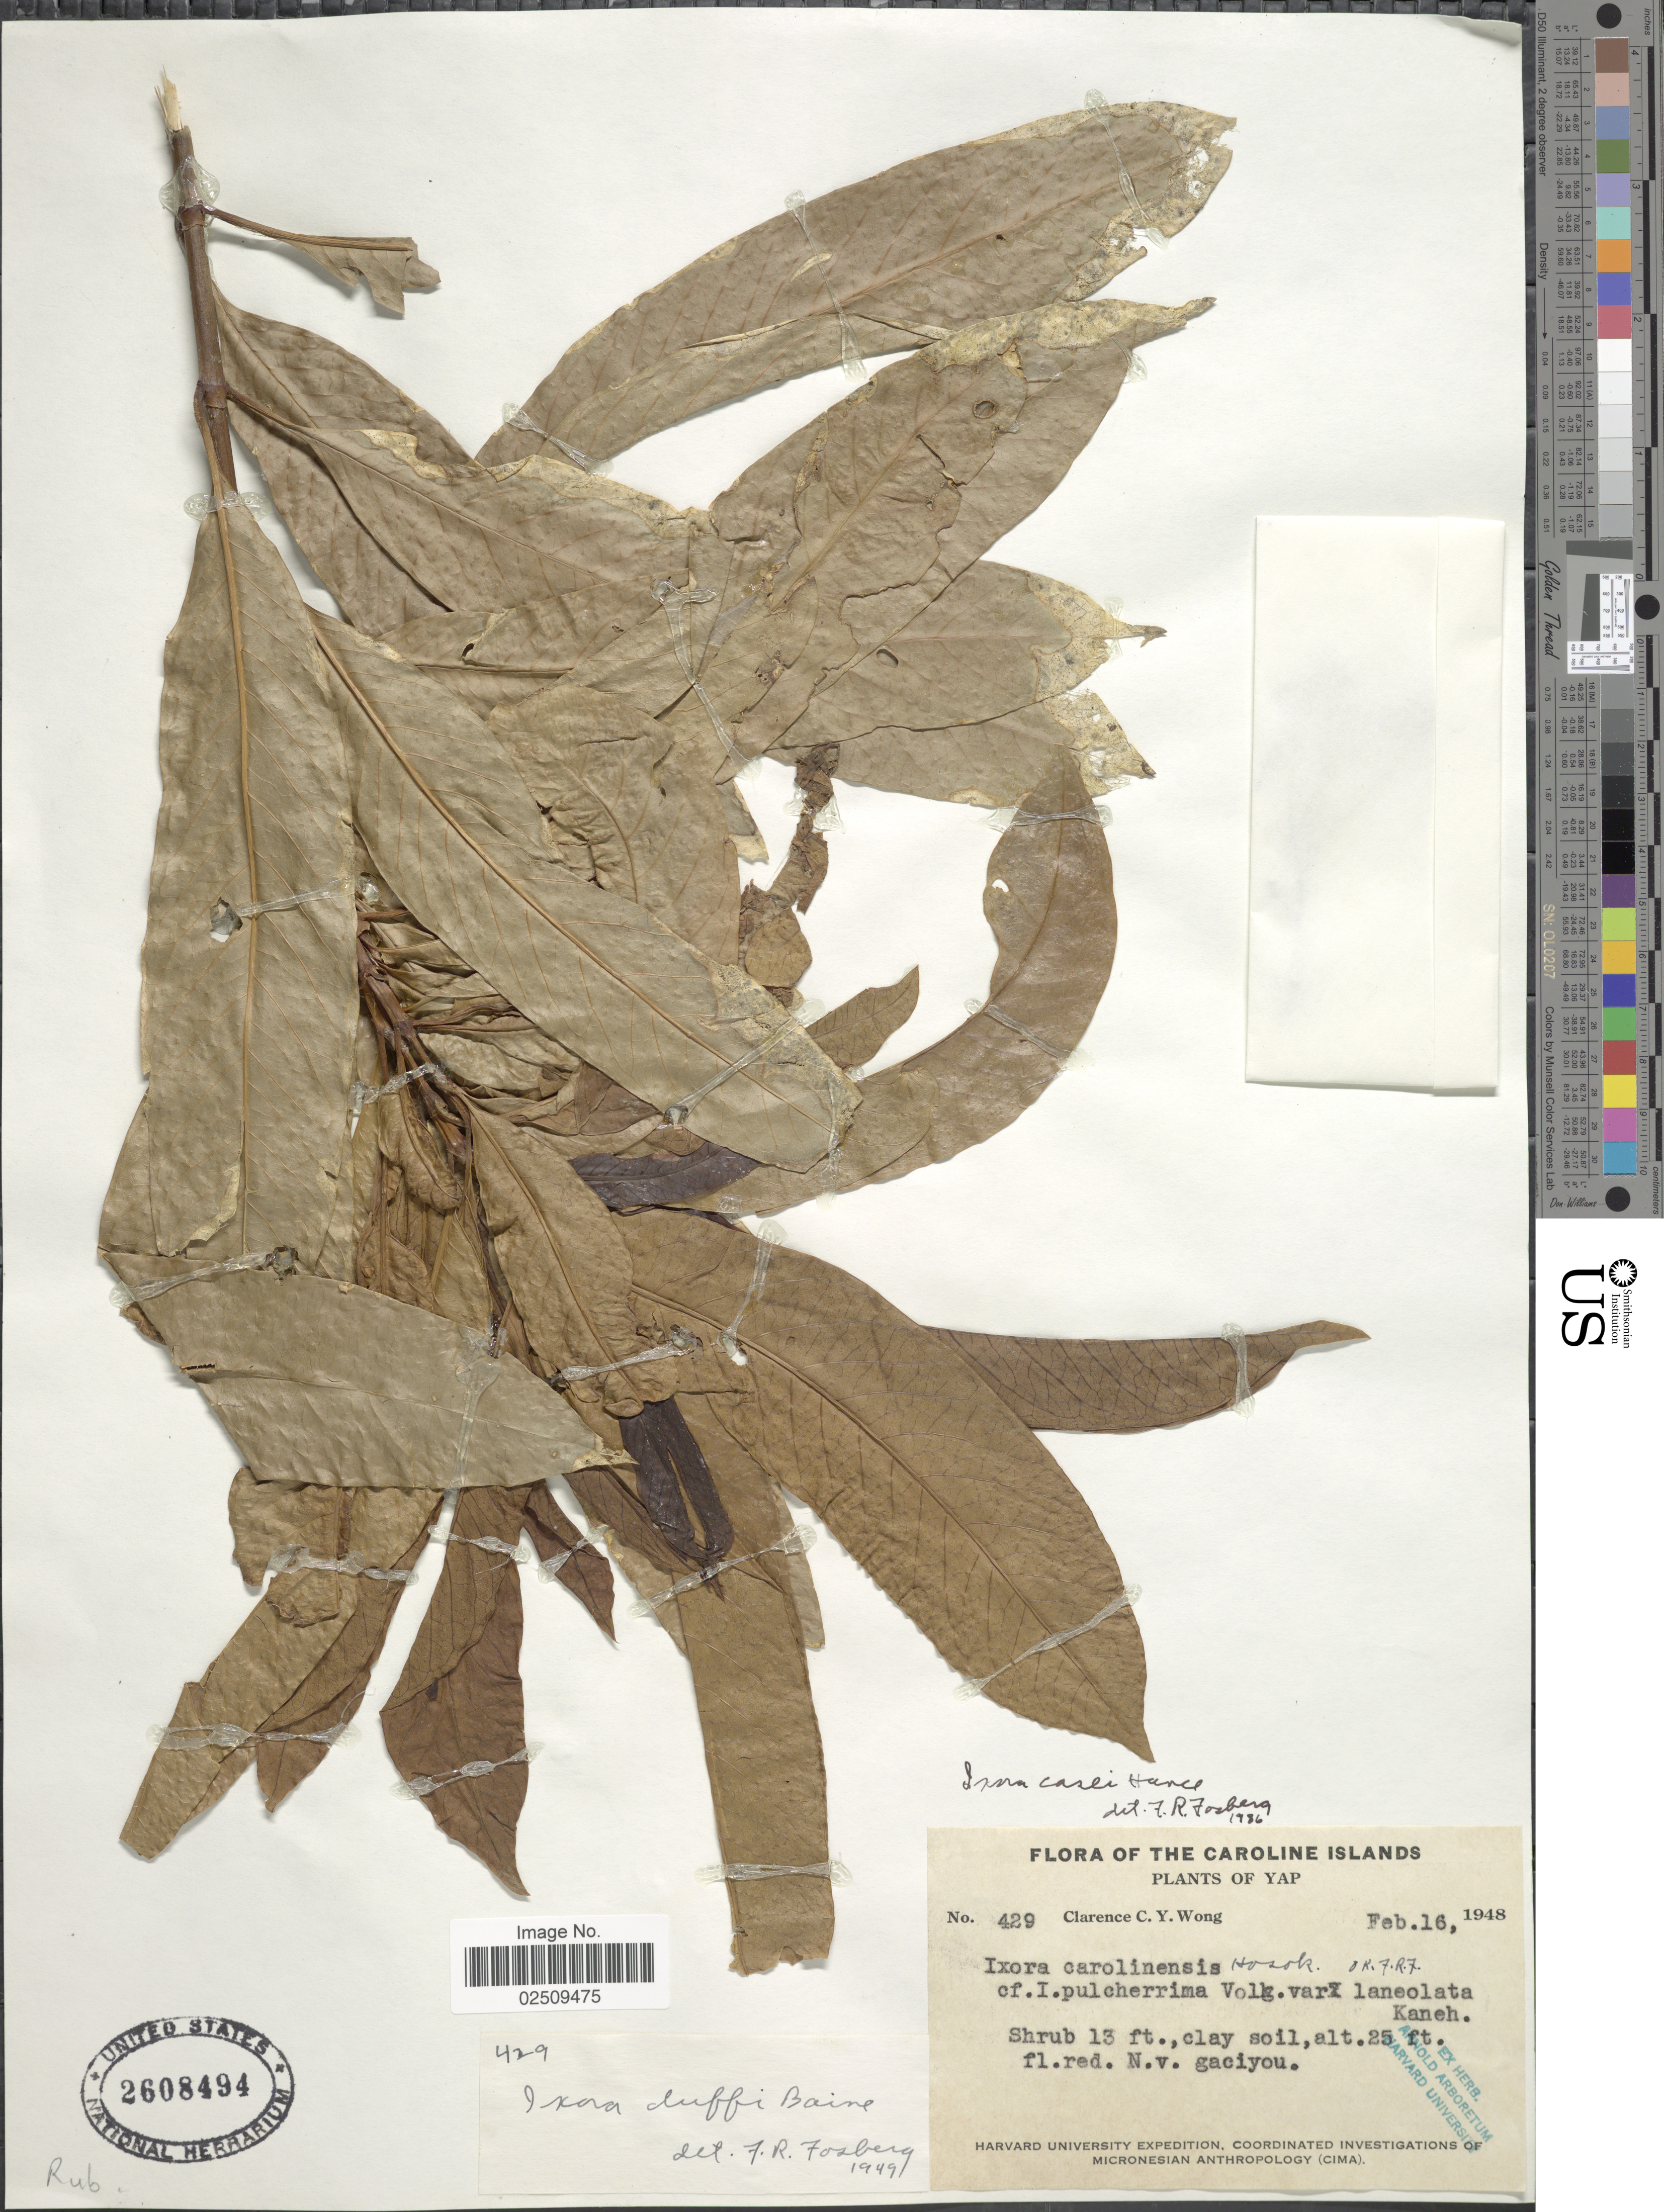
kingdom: Plantae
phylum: Tracheophyta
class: Magnoliopsida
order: Gentianales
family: Rubiaceae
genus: Ixora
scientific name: Ixora casei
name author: Hance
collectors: C. Y. C. Wong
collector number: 429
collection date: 1948-02-16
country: Micronesia, Federated States of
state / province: Yap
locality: The Caroline Islands, Yap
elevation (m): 8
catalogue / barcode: US 2608494